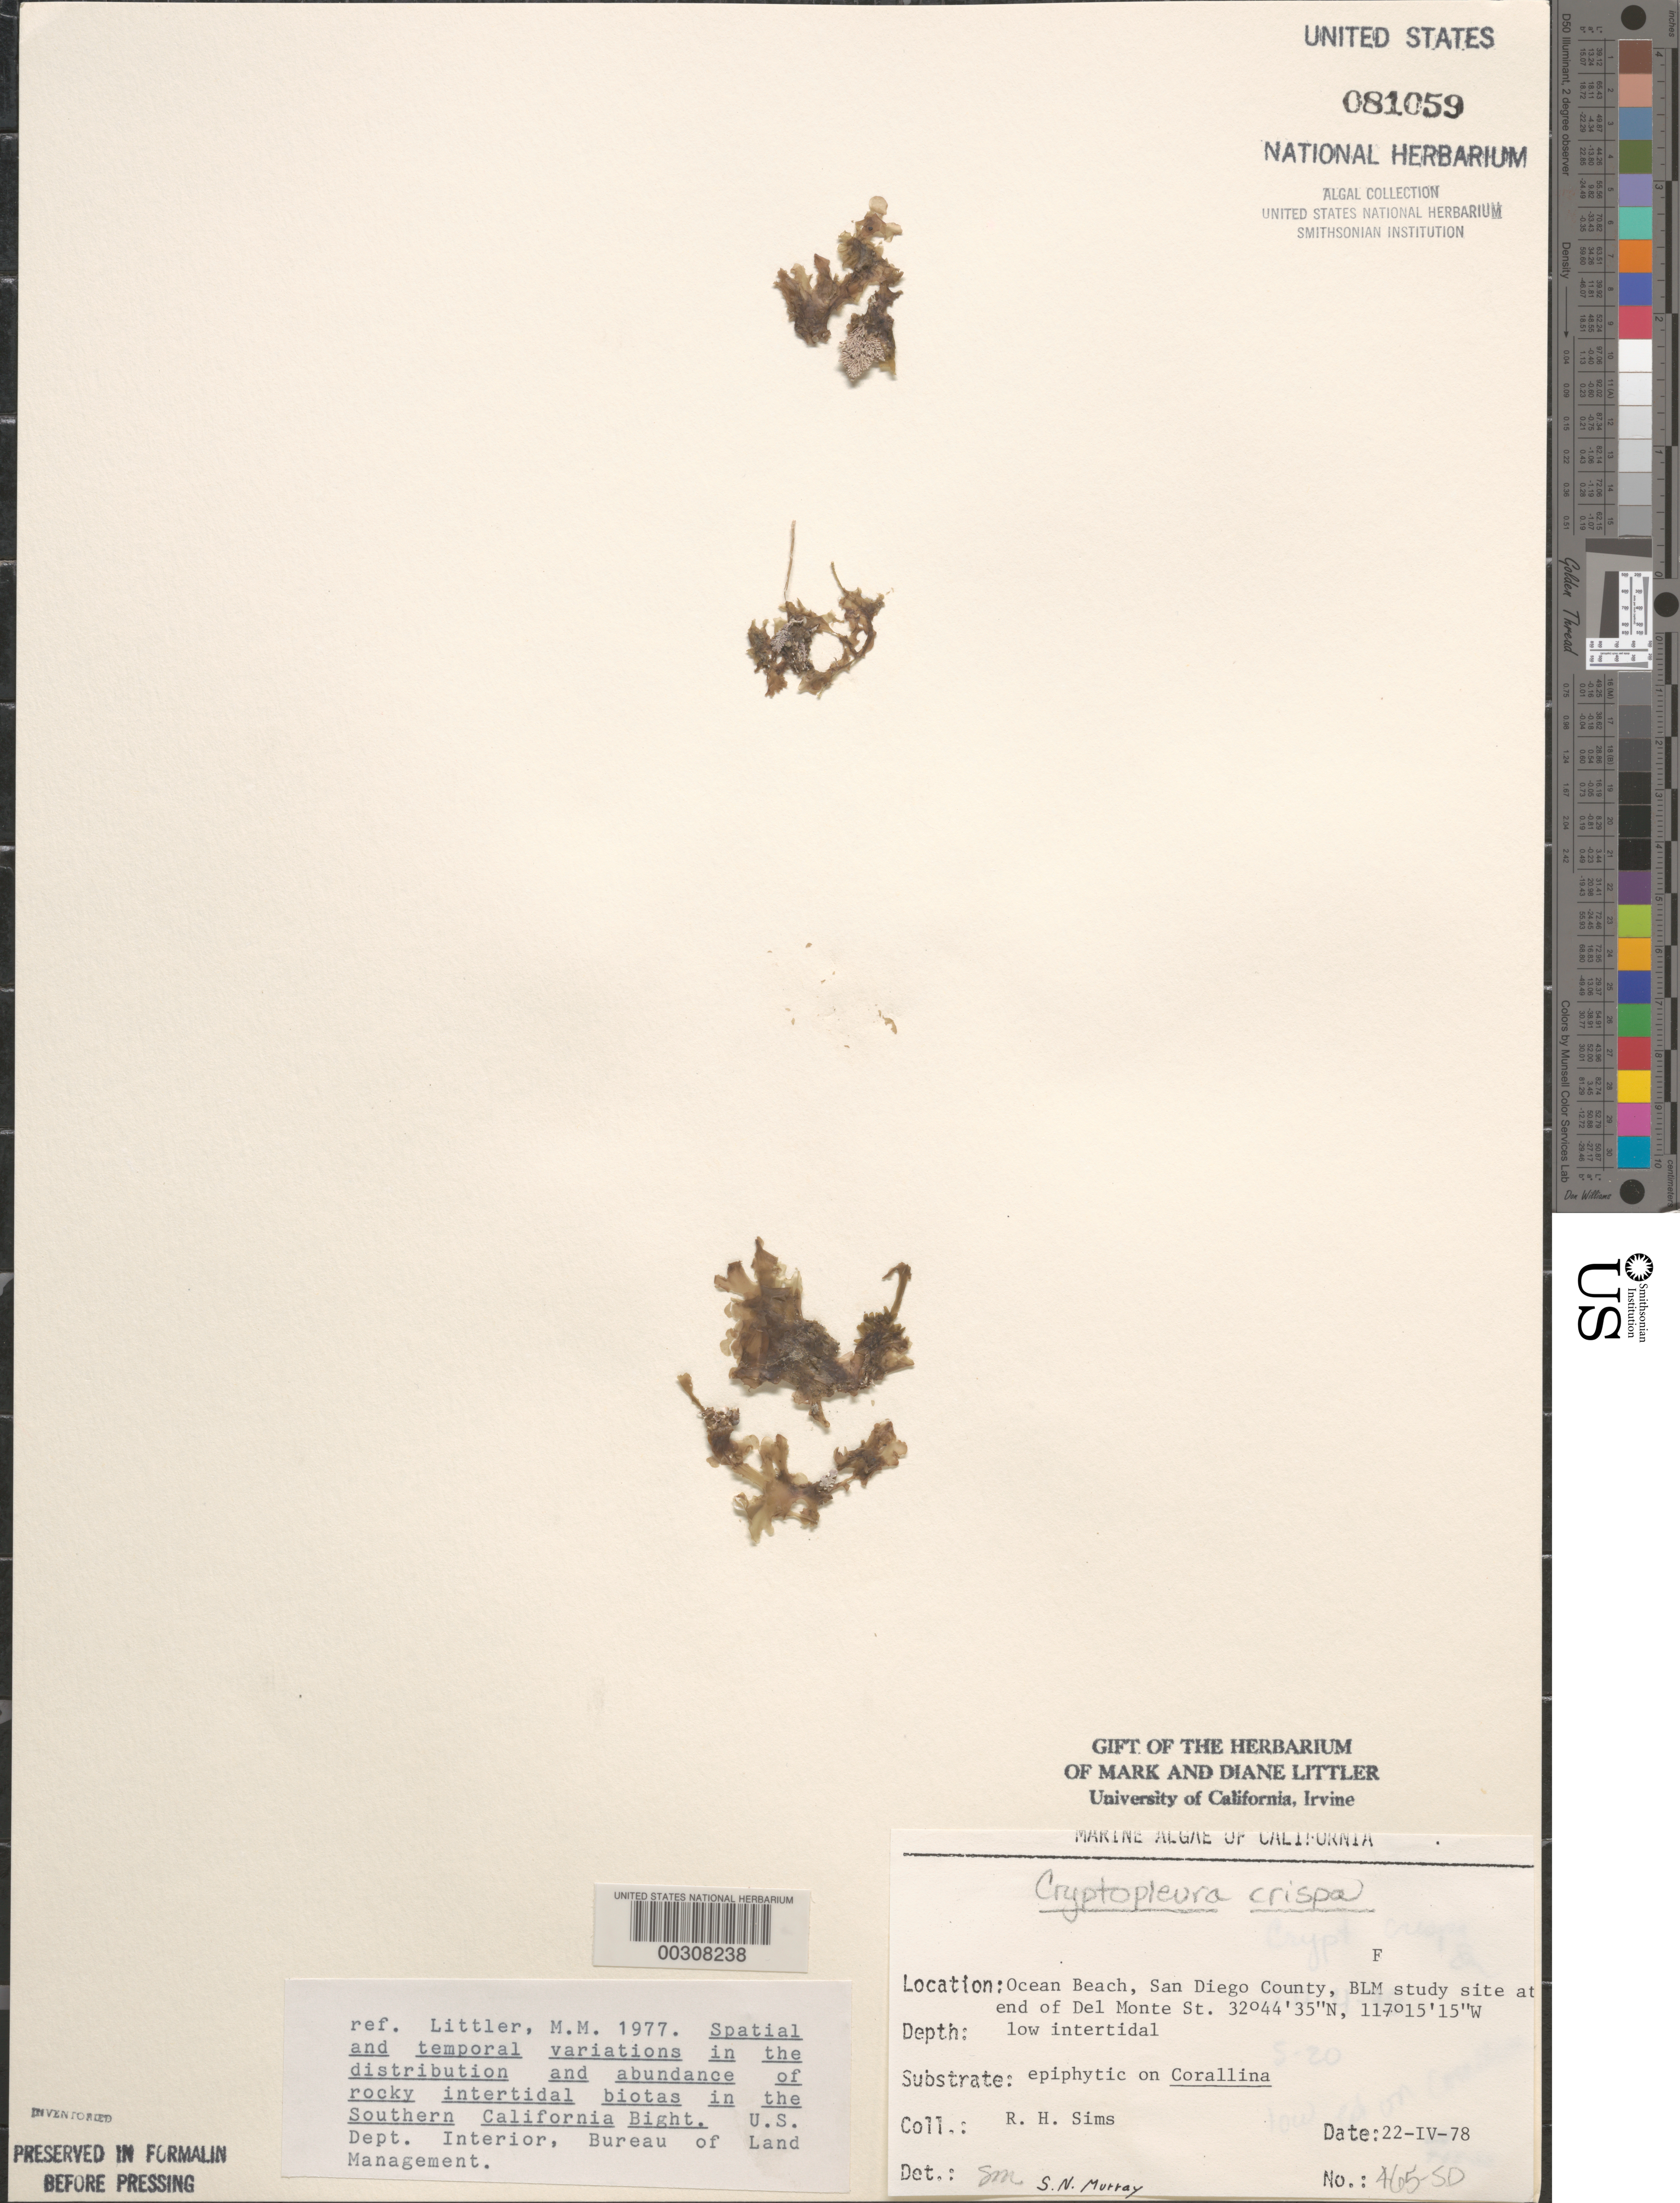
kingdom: Plantae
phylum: Rhodophyta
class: Florideophyceae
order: Ceramiales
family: Delesseriaceae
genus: Cryptopleura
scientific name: Cryptopleura crispa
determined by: Murray, S. N.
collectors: R. H. Sims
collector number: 465-SD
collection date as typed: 22 Apr 1978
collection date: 1978-04-22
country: United States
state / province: California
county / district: San Diego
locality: End of Del Monte Street, Ocean Beach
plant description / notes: BLM-SOCALBIGHT Rocky Intertidal Survey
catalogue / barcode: US 81059